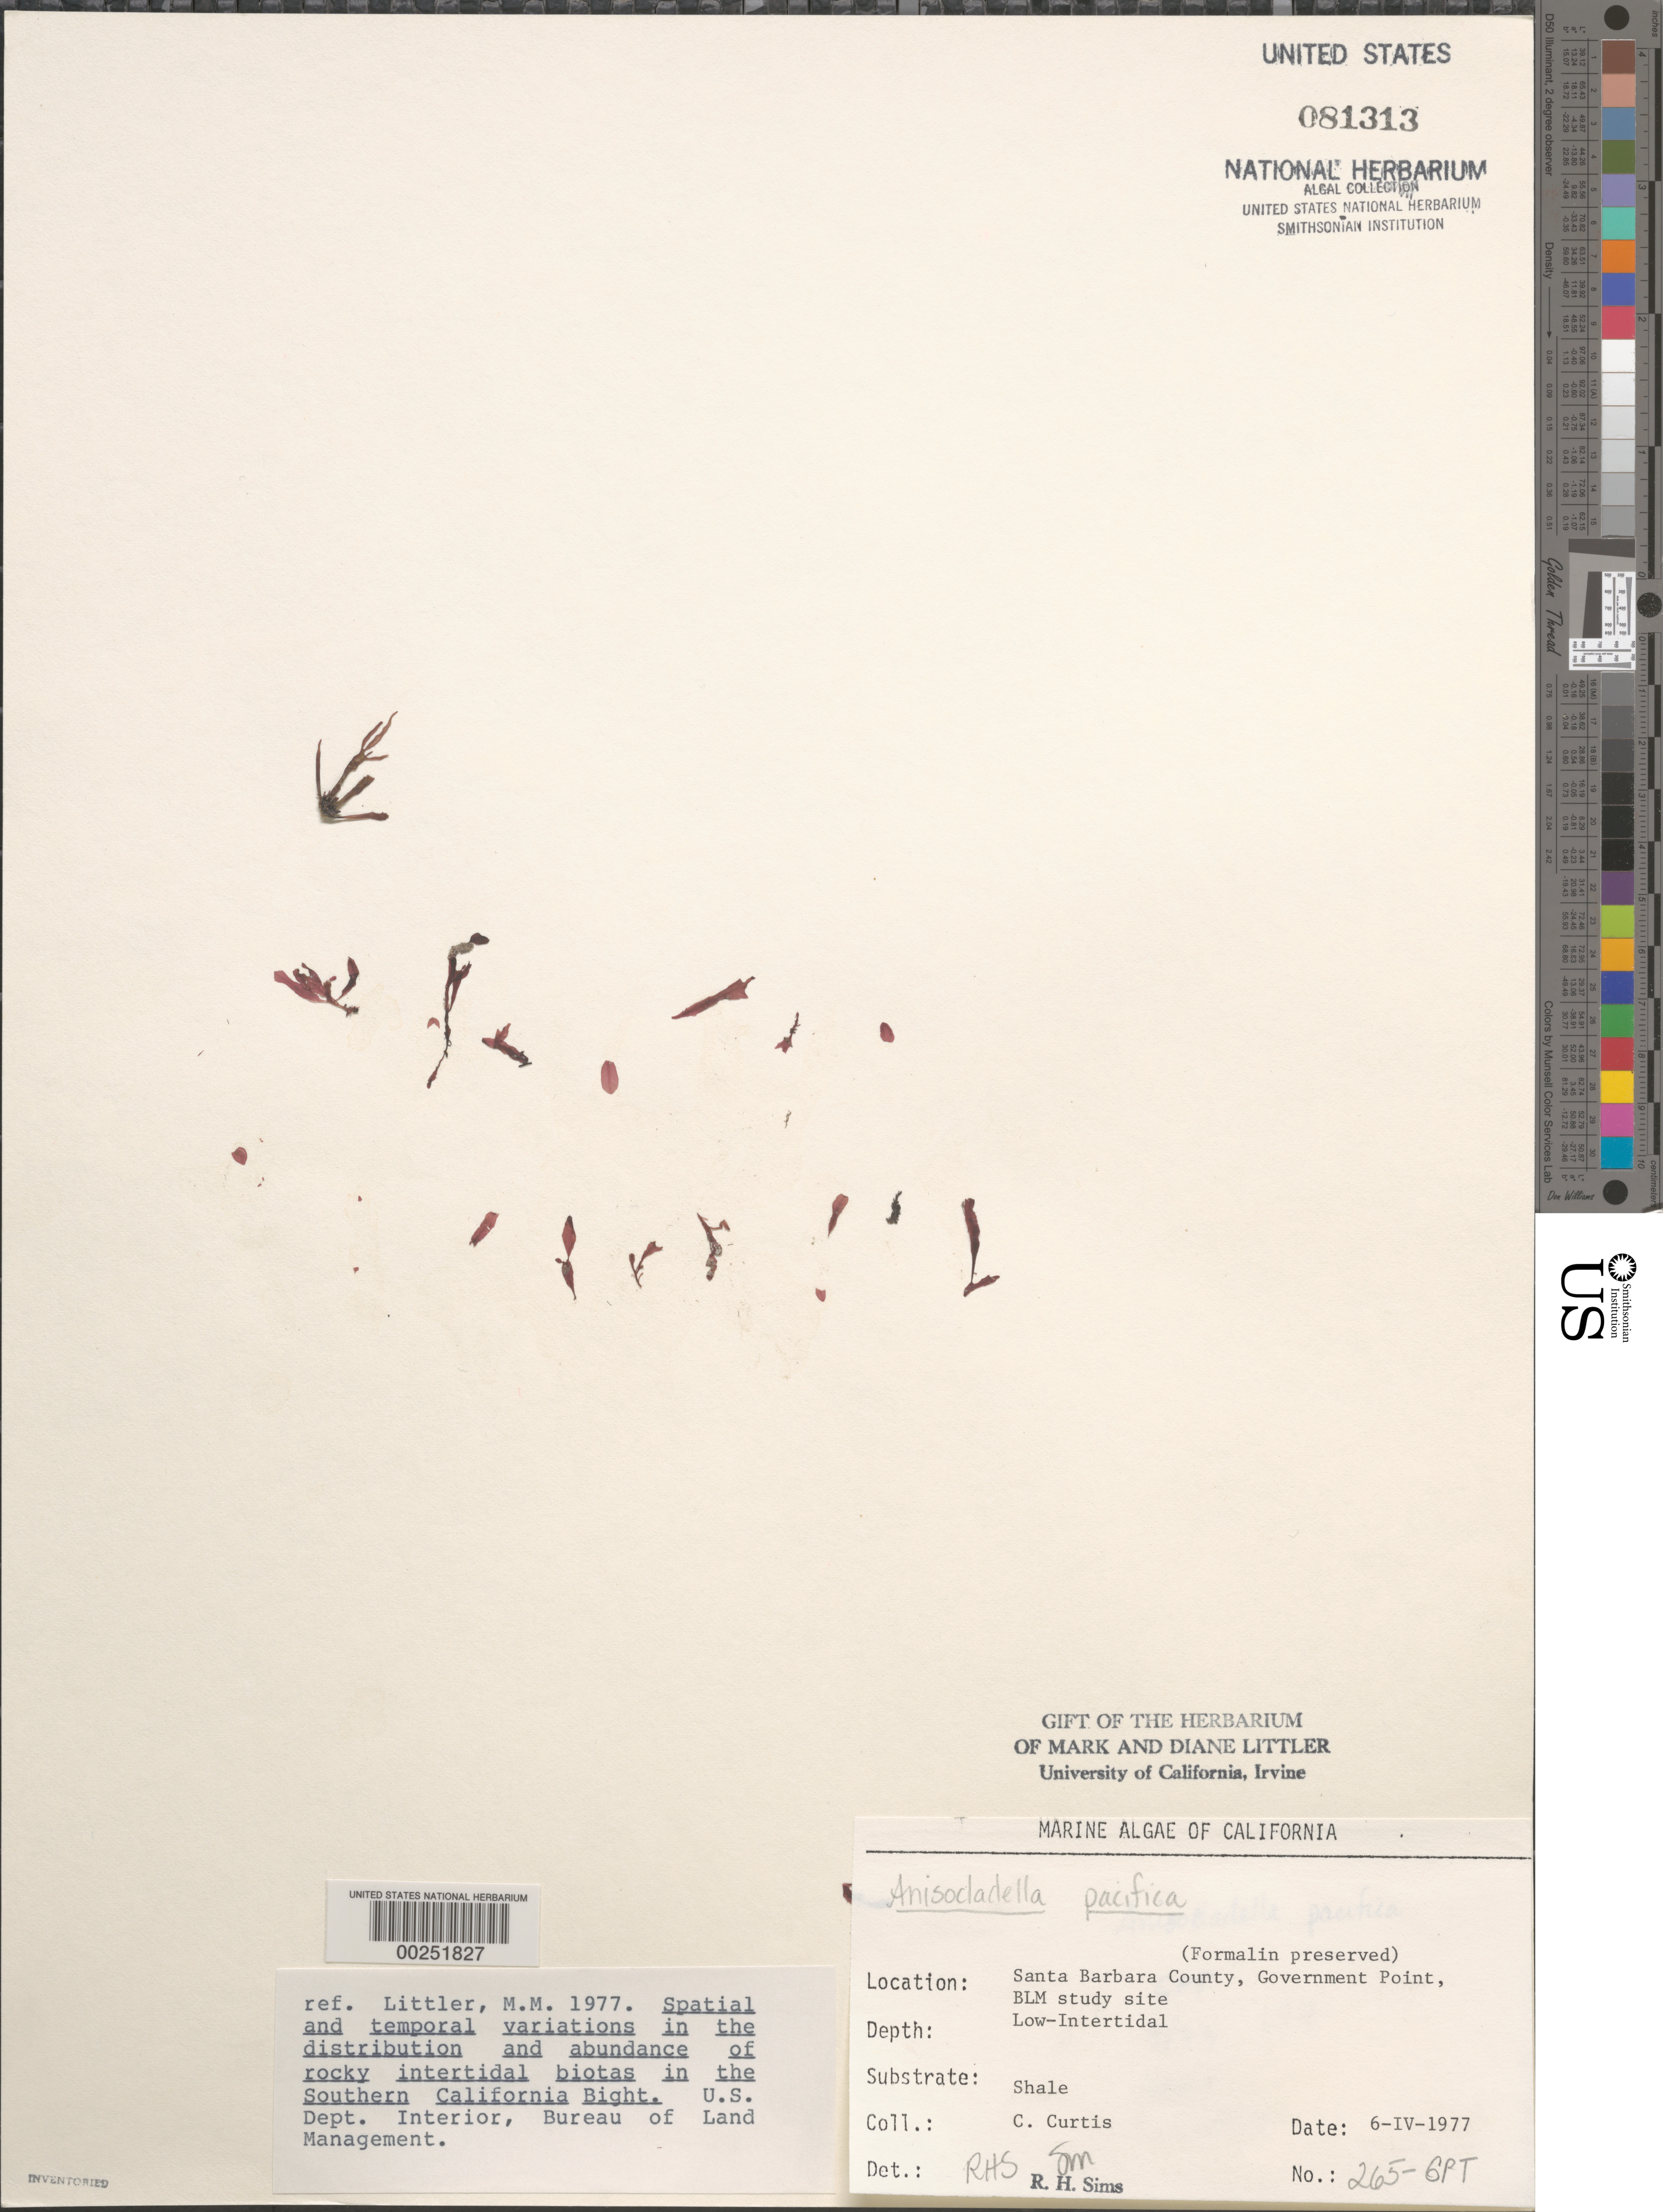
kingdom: Plantae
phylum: Rhodophyta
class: Florideophyceae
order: Ceramiales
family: Delesseriaceae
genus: Anisocladella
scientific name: Anisocladella pacifica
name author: Kylin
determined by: Sims, Robert H.; Murray, S. N.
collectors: C. Curtis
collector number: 265-gpt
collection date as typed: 06 Apr 1977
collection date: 1977-04-06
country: United States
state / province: California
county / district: Santa Barbara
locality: Government Point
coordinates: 34 26'31"N, 120 24'06"W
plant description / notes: BLM-SOCALBIGHT Rocky Intertidal Survey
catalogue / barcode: US 81313